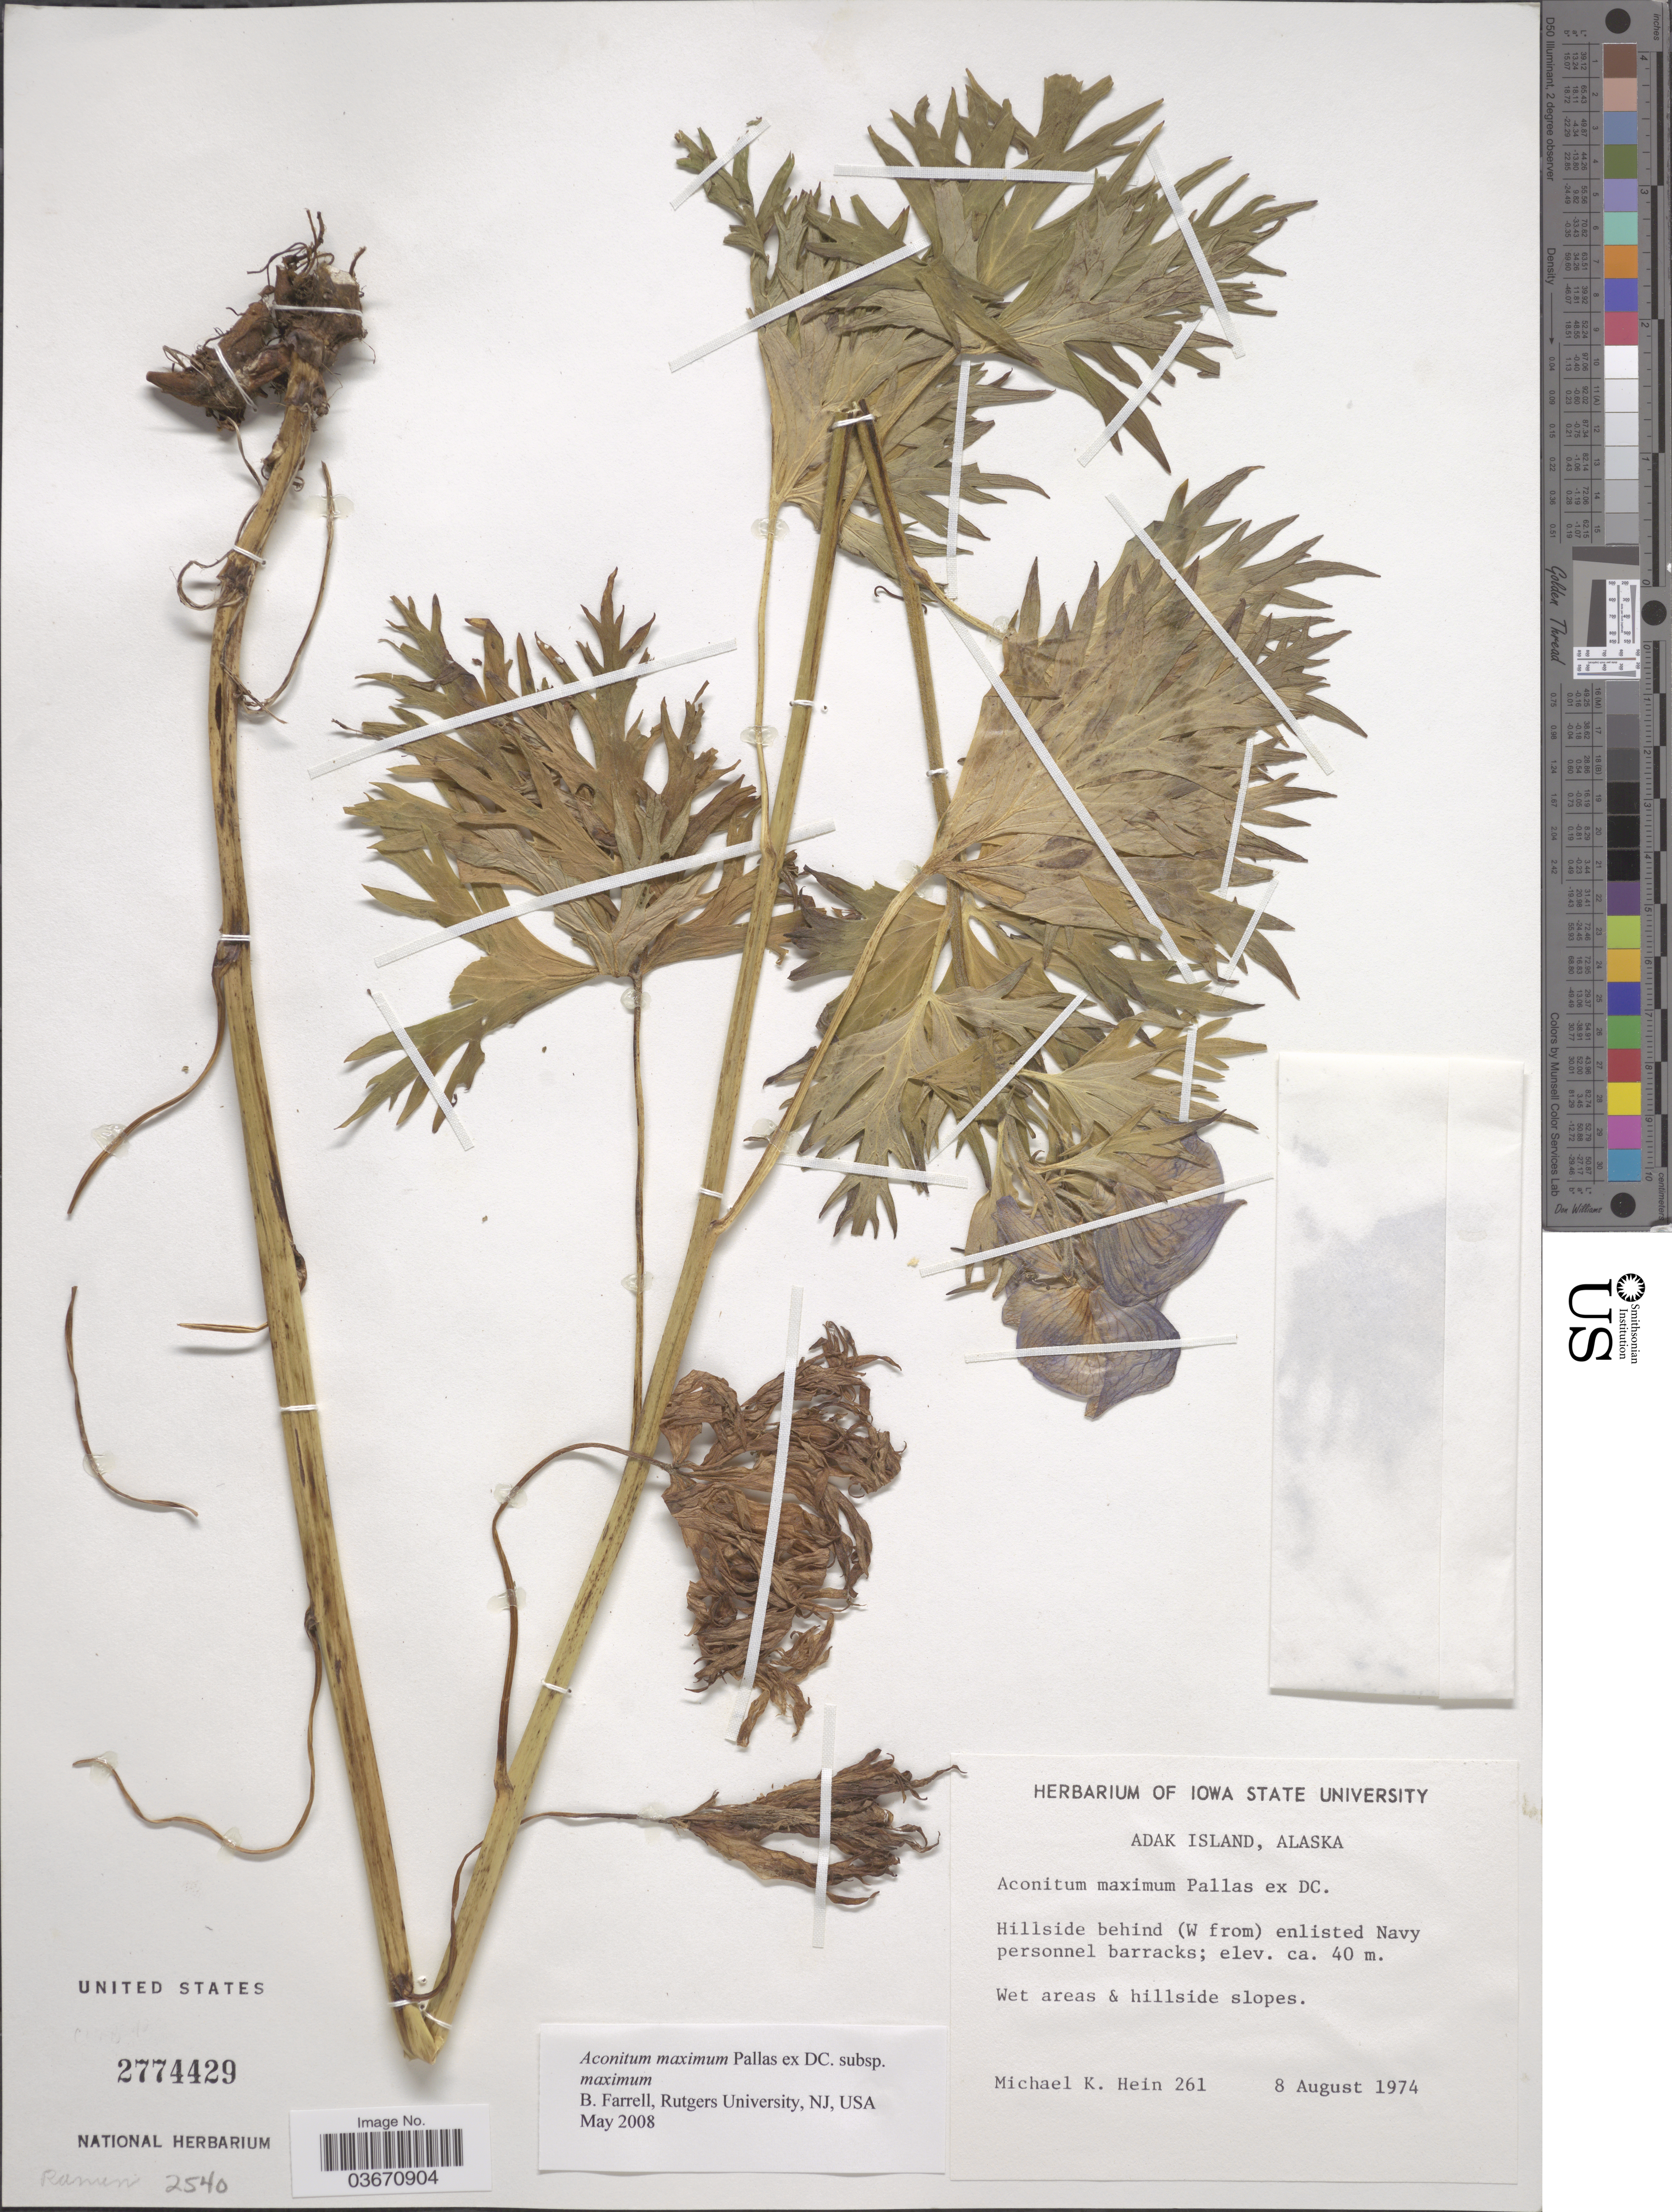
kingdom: Plantae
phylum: Tracheophyta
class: Magnoliopsida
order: Ranunculales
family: Ranunculaceae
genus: Aconitum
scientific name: Aconitum maximum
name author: Pall. ex DC.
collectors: M. Hein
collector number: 261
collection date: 1974-08-08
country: United States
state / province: Alaska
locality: Adak Island. Hillside behind (W from) enlisted Navy personnel barracks.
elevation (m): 40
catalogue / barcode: US 2774429